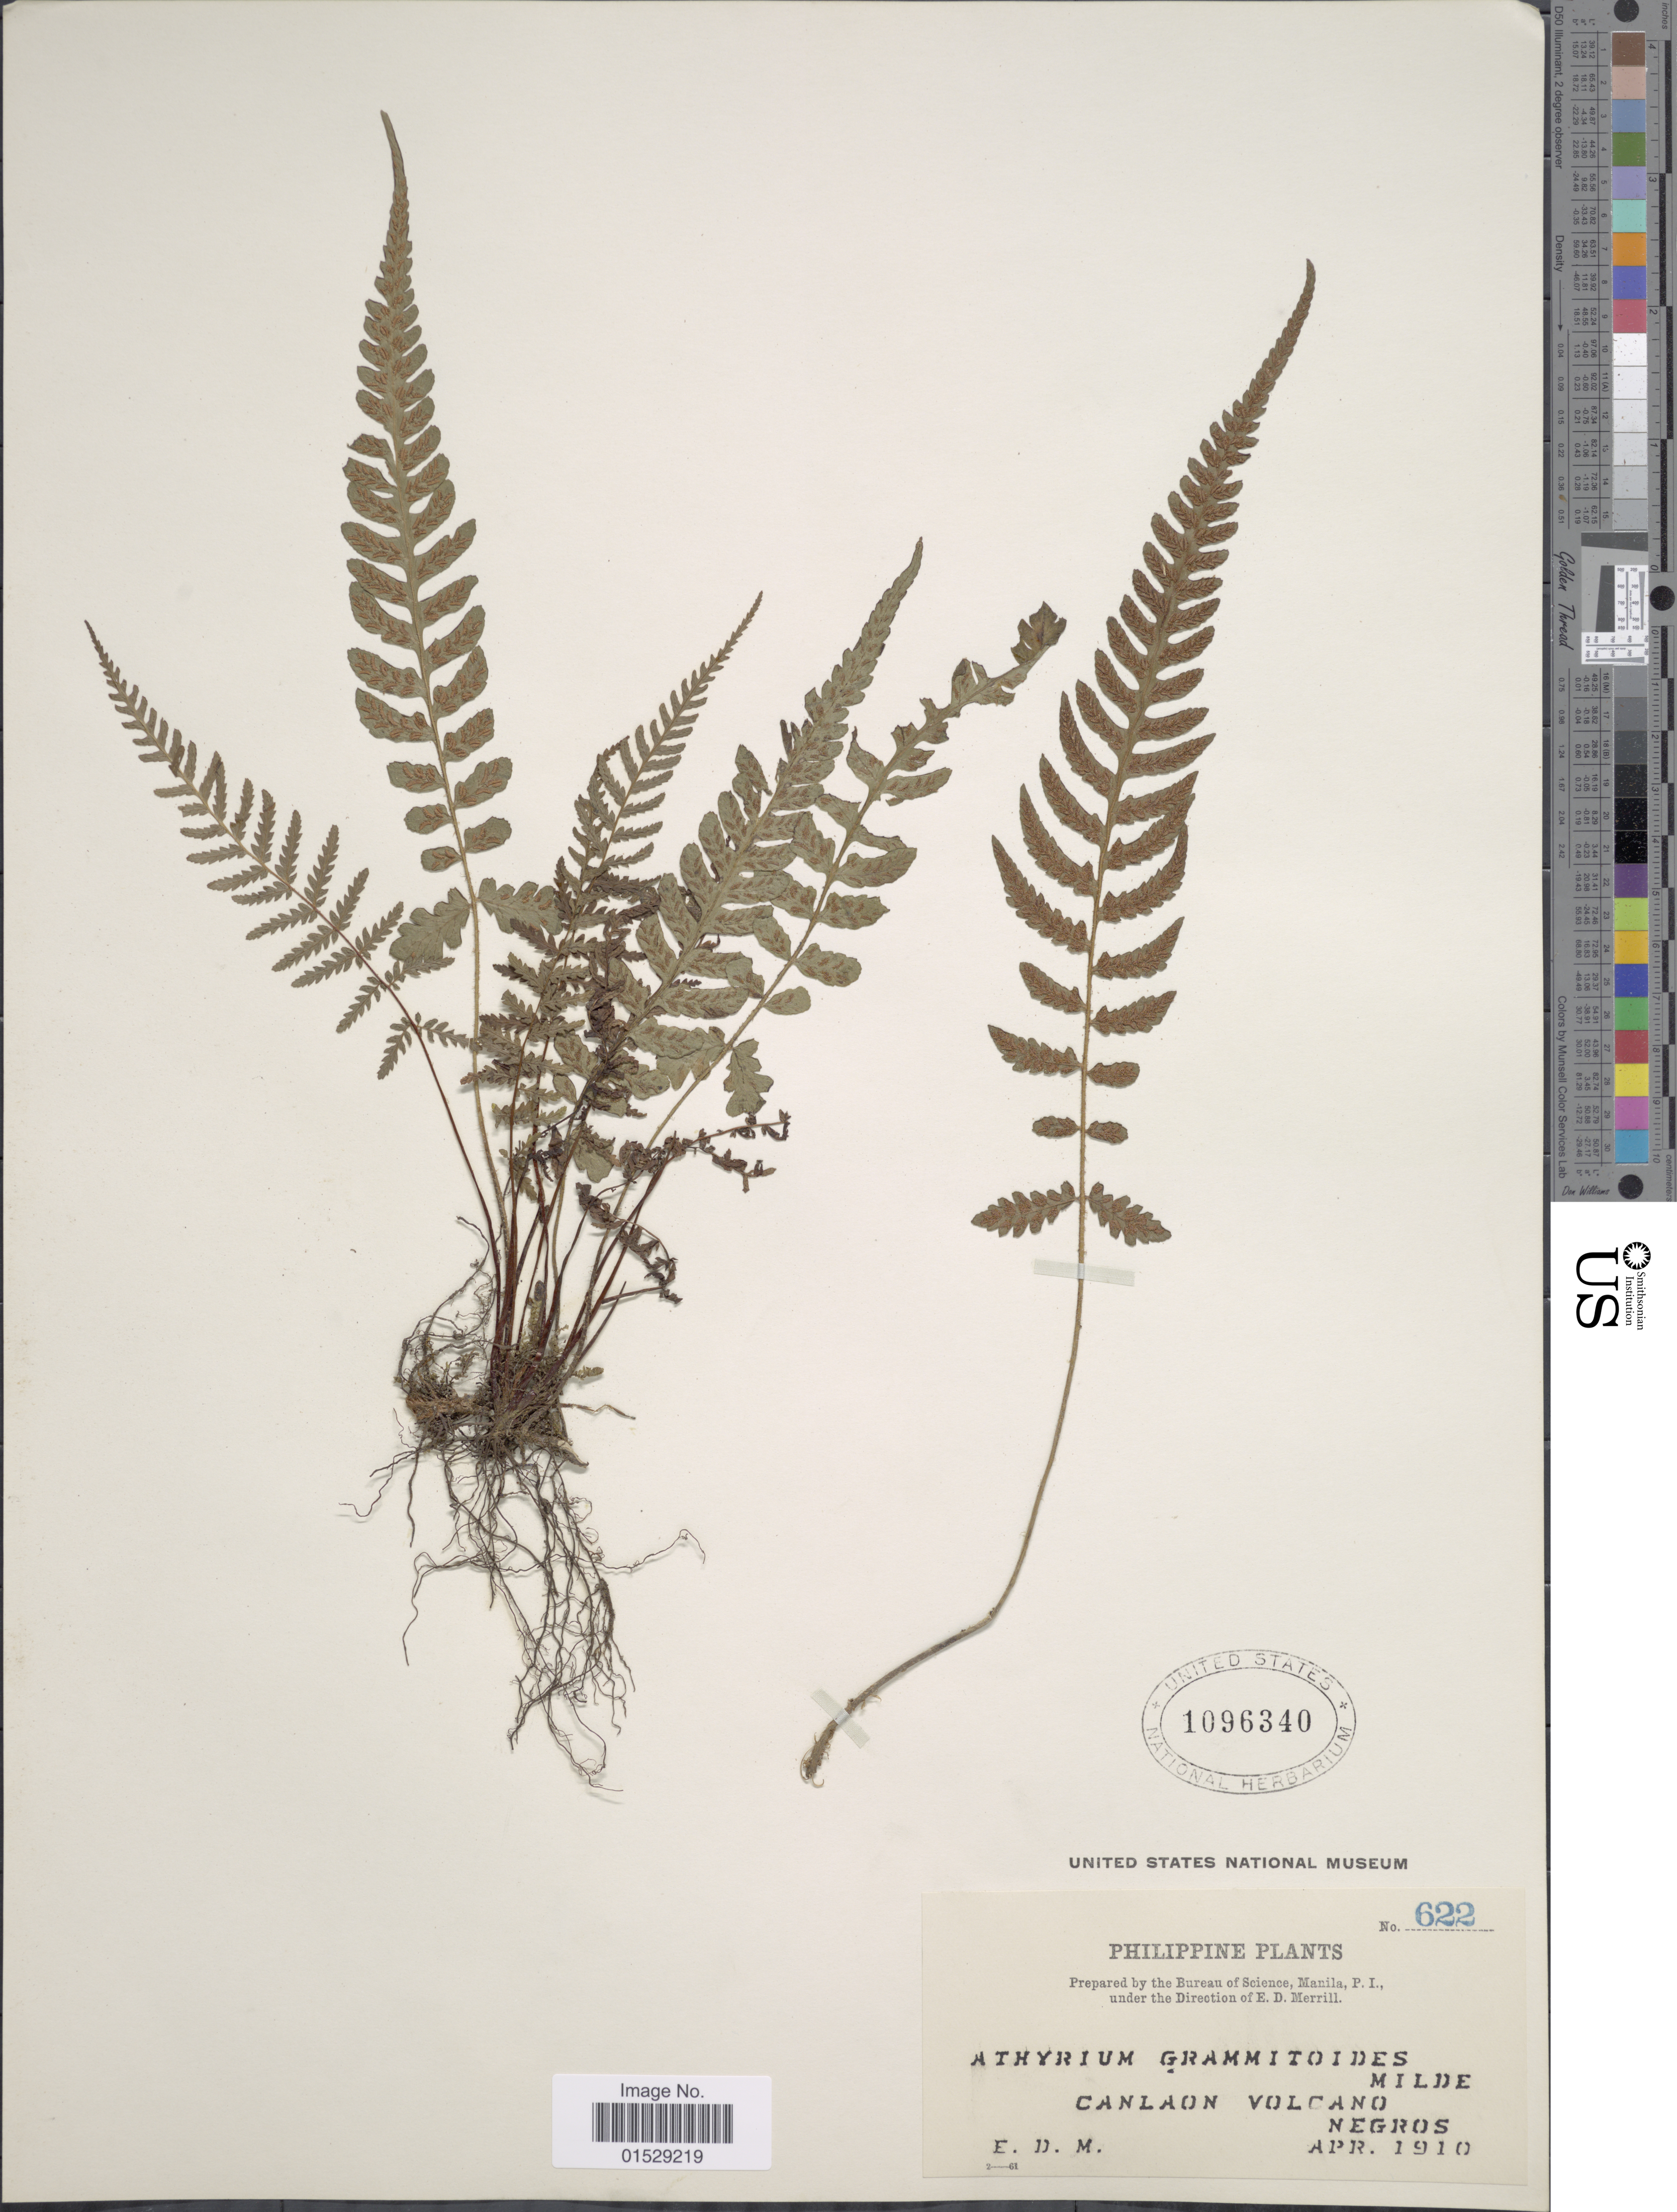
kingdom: Plantae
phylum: Tracheophyta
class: Polypodiopsida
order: Polypodiales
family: Athyriaceae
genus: Deparia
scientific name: Deparia petersenii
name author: (Kunze) M. Kato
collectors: E. Merrill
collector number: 622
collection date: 1910-04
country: Philippines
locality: Canlaon Volcano, Negors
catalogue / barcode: US 1096340